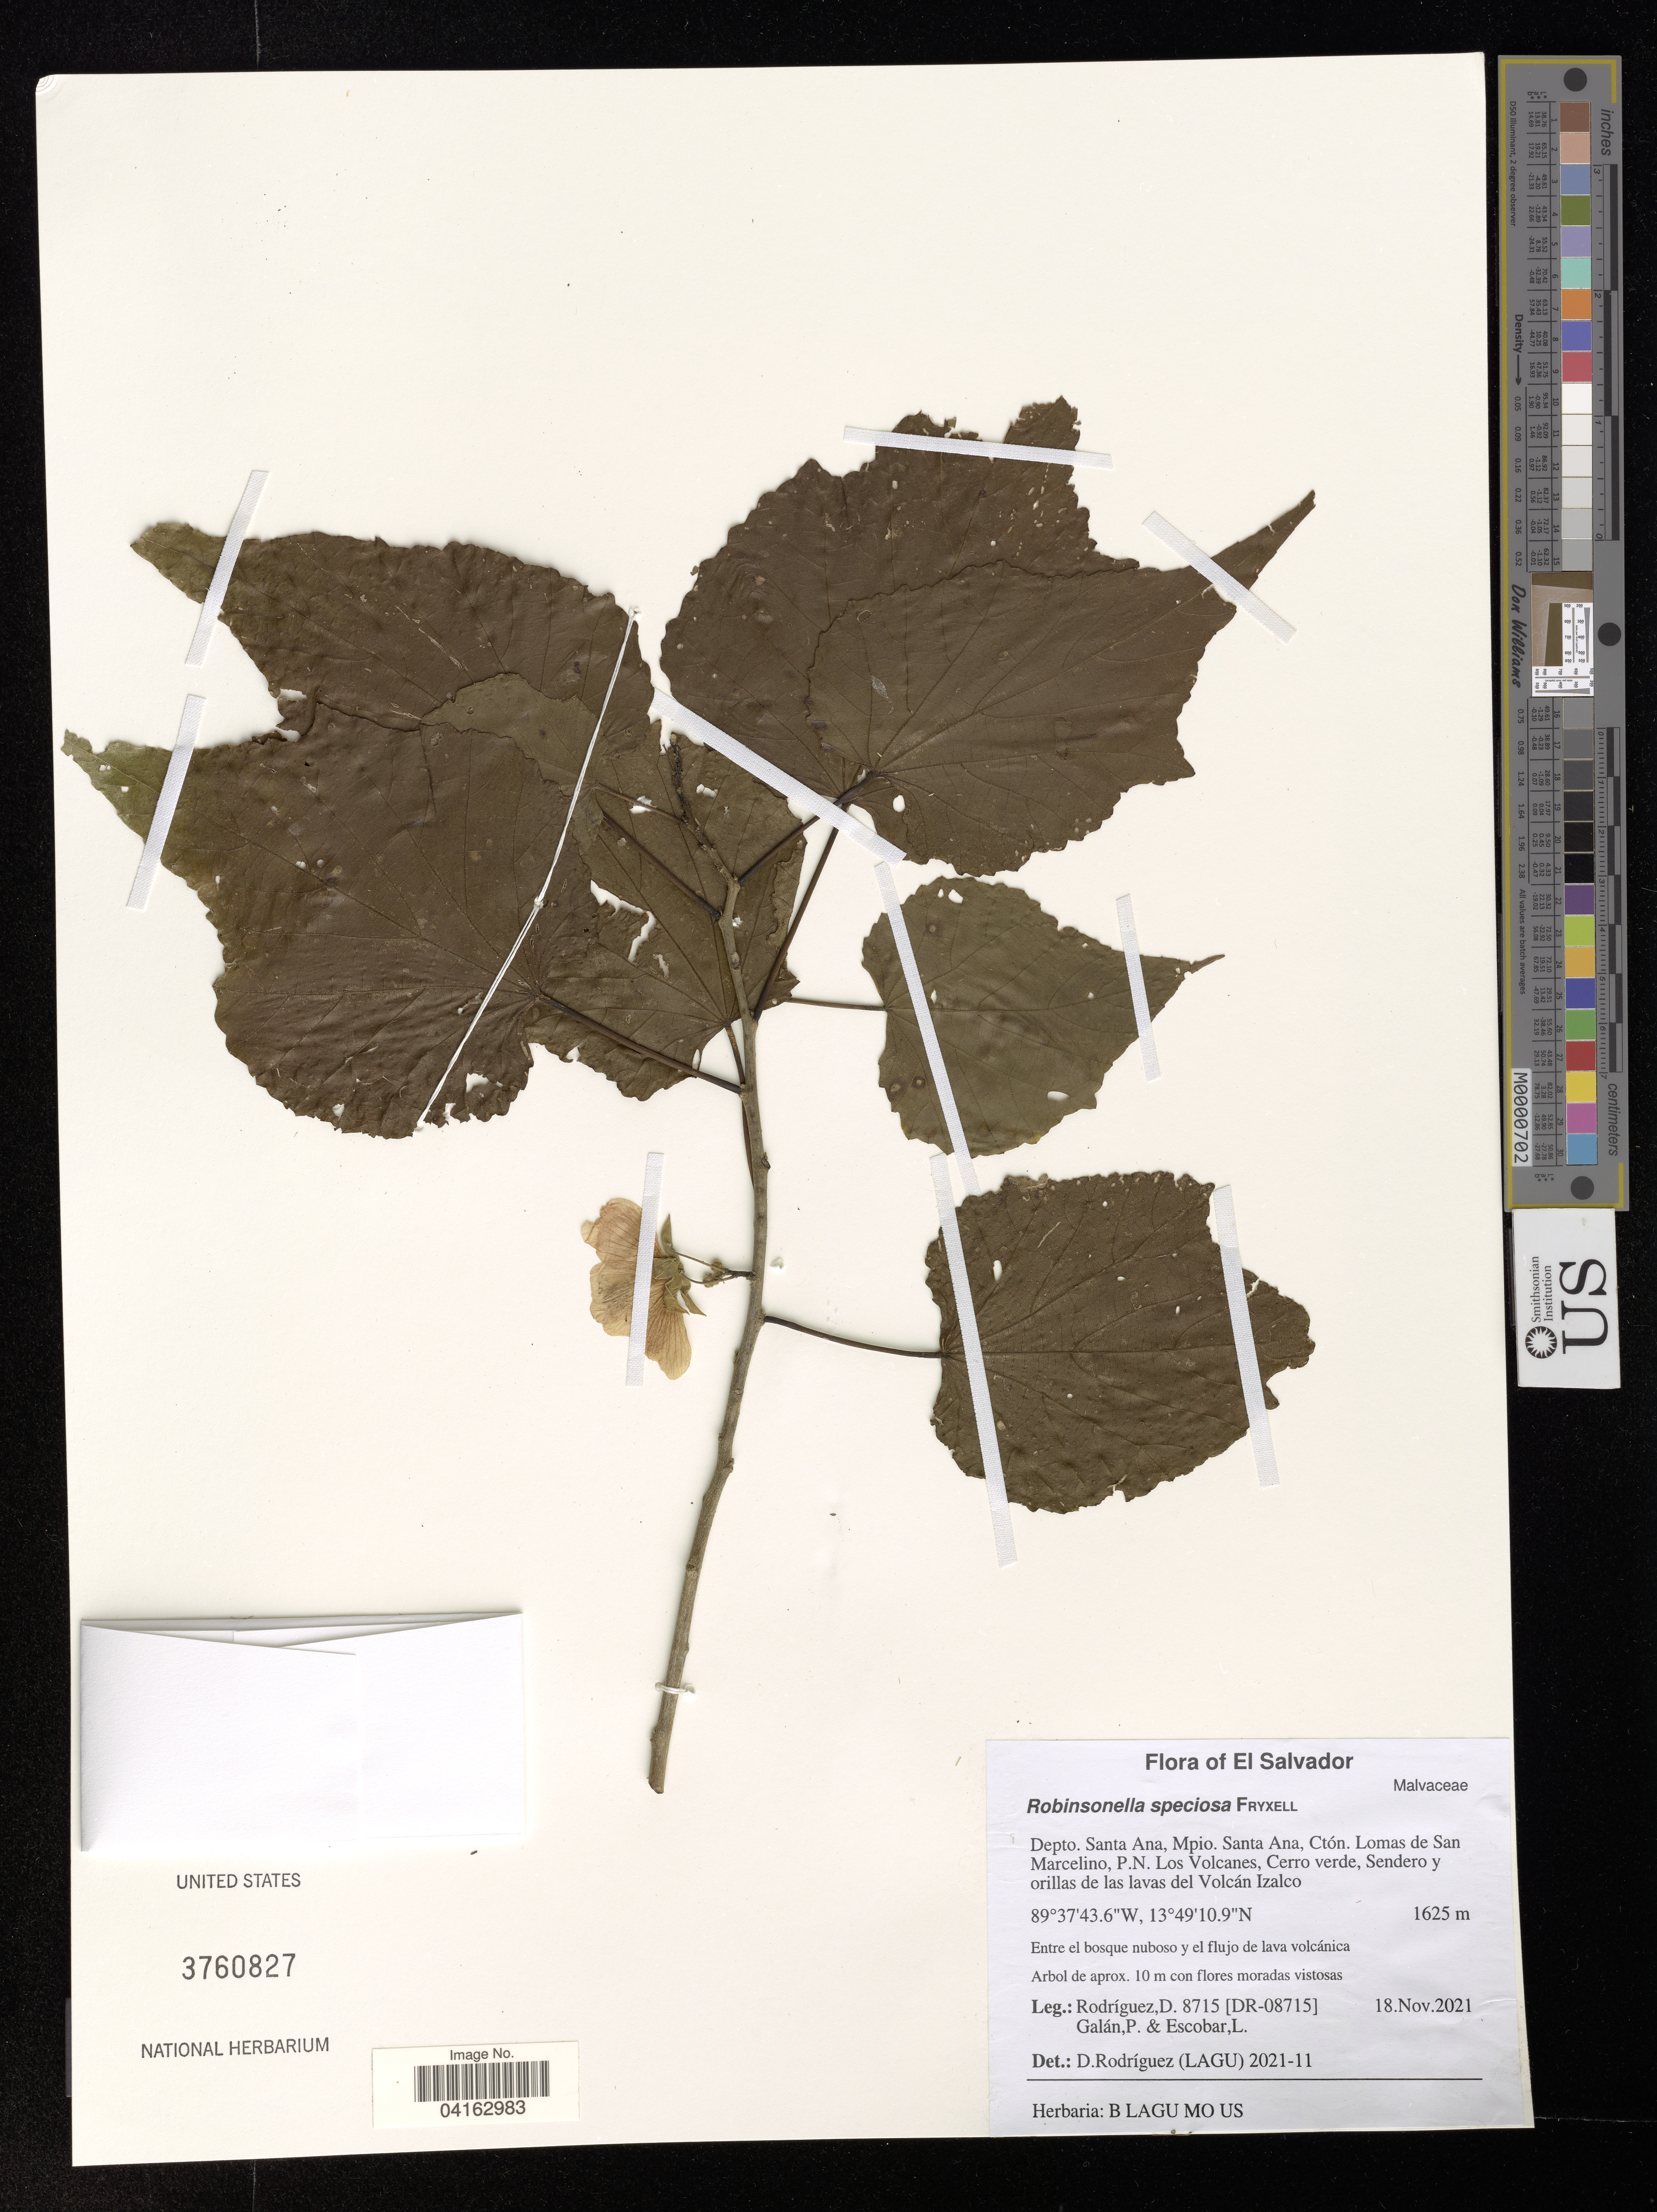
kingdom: Plantae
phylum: Tracheophyta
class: Magnoliopsida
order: Malvales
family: Malvaceae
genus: Robinsonella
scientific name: Robinsonella speciosa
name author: Fryxell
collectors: D. Rodriguez, P. Galan & L. Escobar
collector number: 8715 / [DR-08715]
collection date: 2021-11-18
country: El Salvador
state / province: Santa Ana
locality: Depto. Santa Ana, Mpio. Santa Ana, Ctón. Lomas de San Marcelino, P.N. Los Volcanes, Cerro verde, Sendero y orillas de las lavas del Volcán Izalco.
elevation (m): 1625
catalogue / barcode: US 3760827